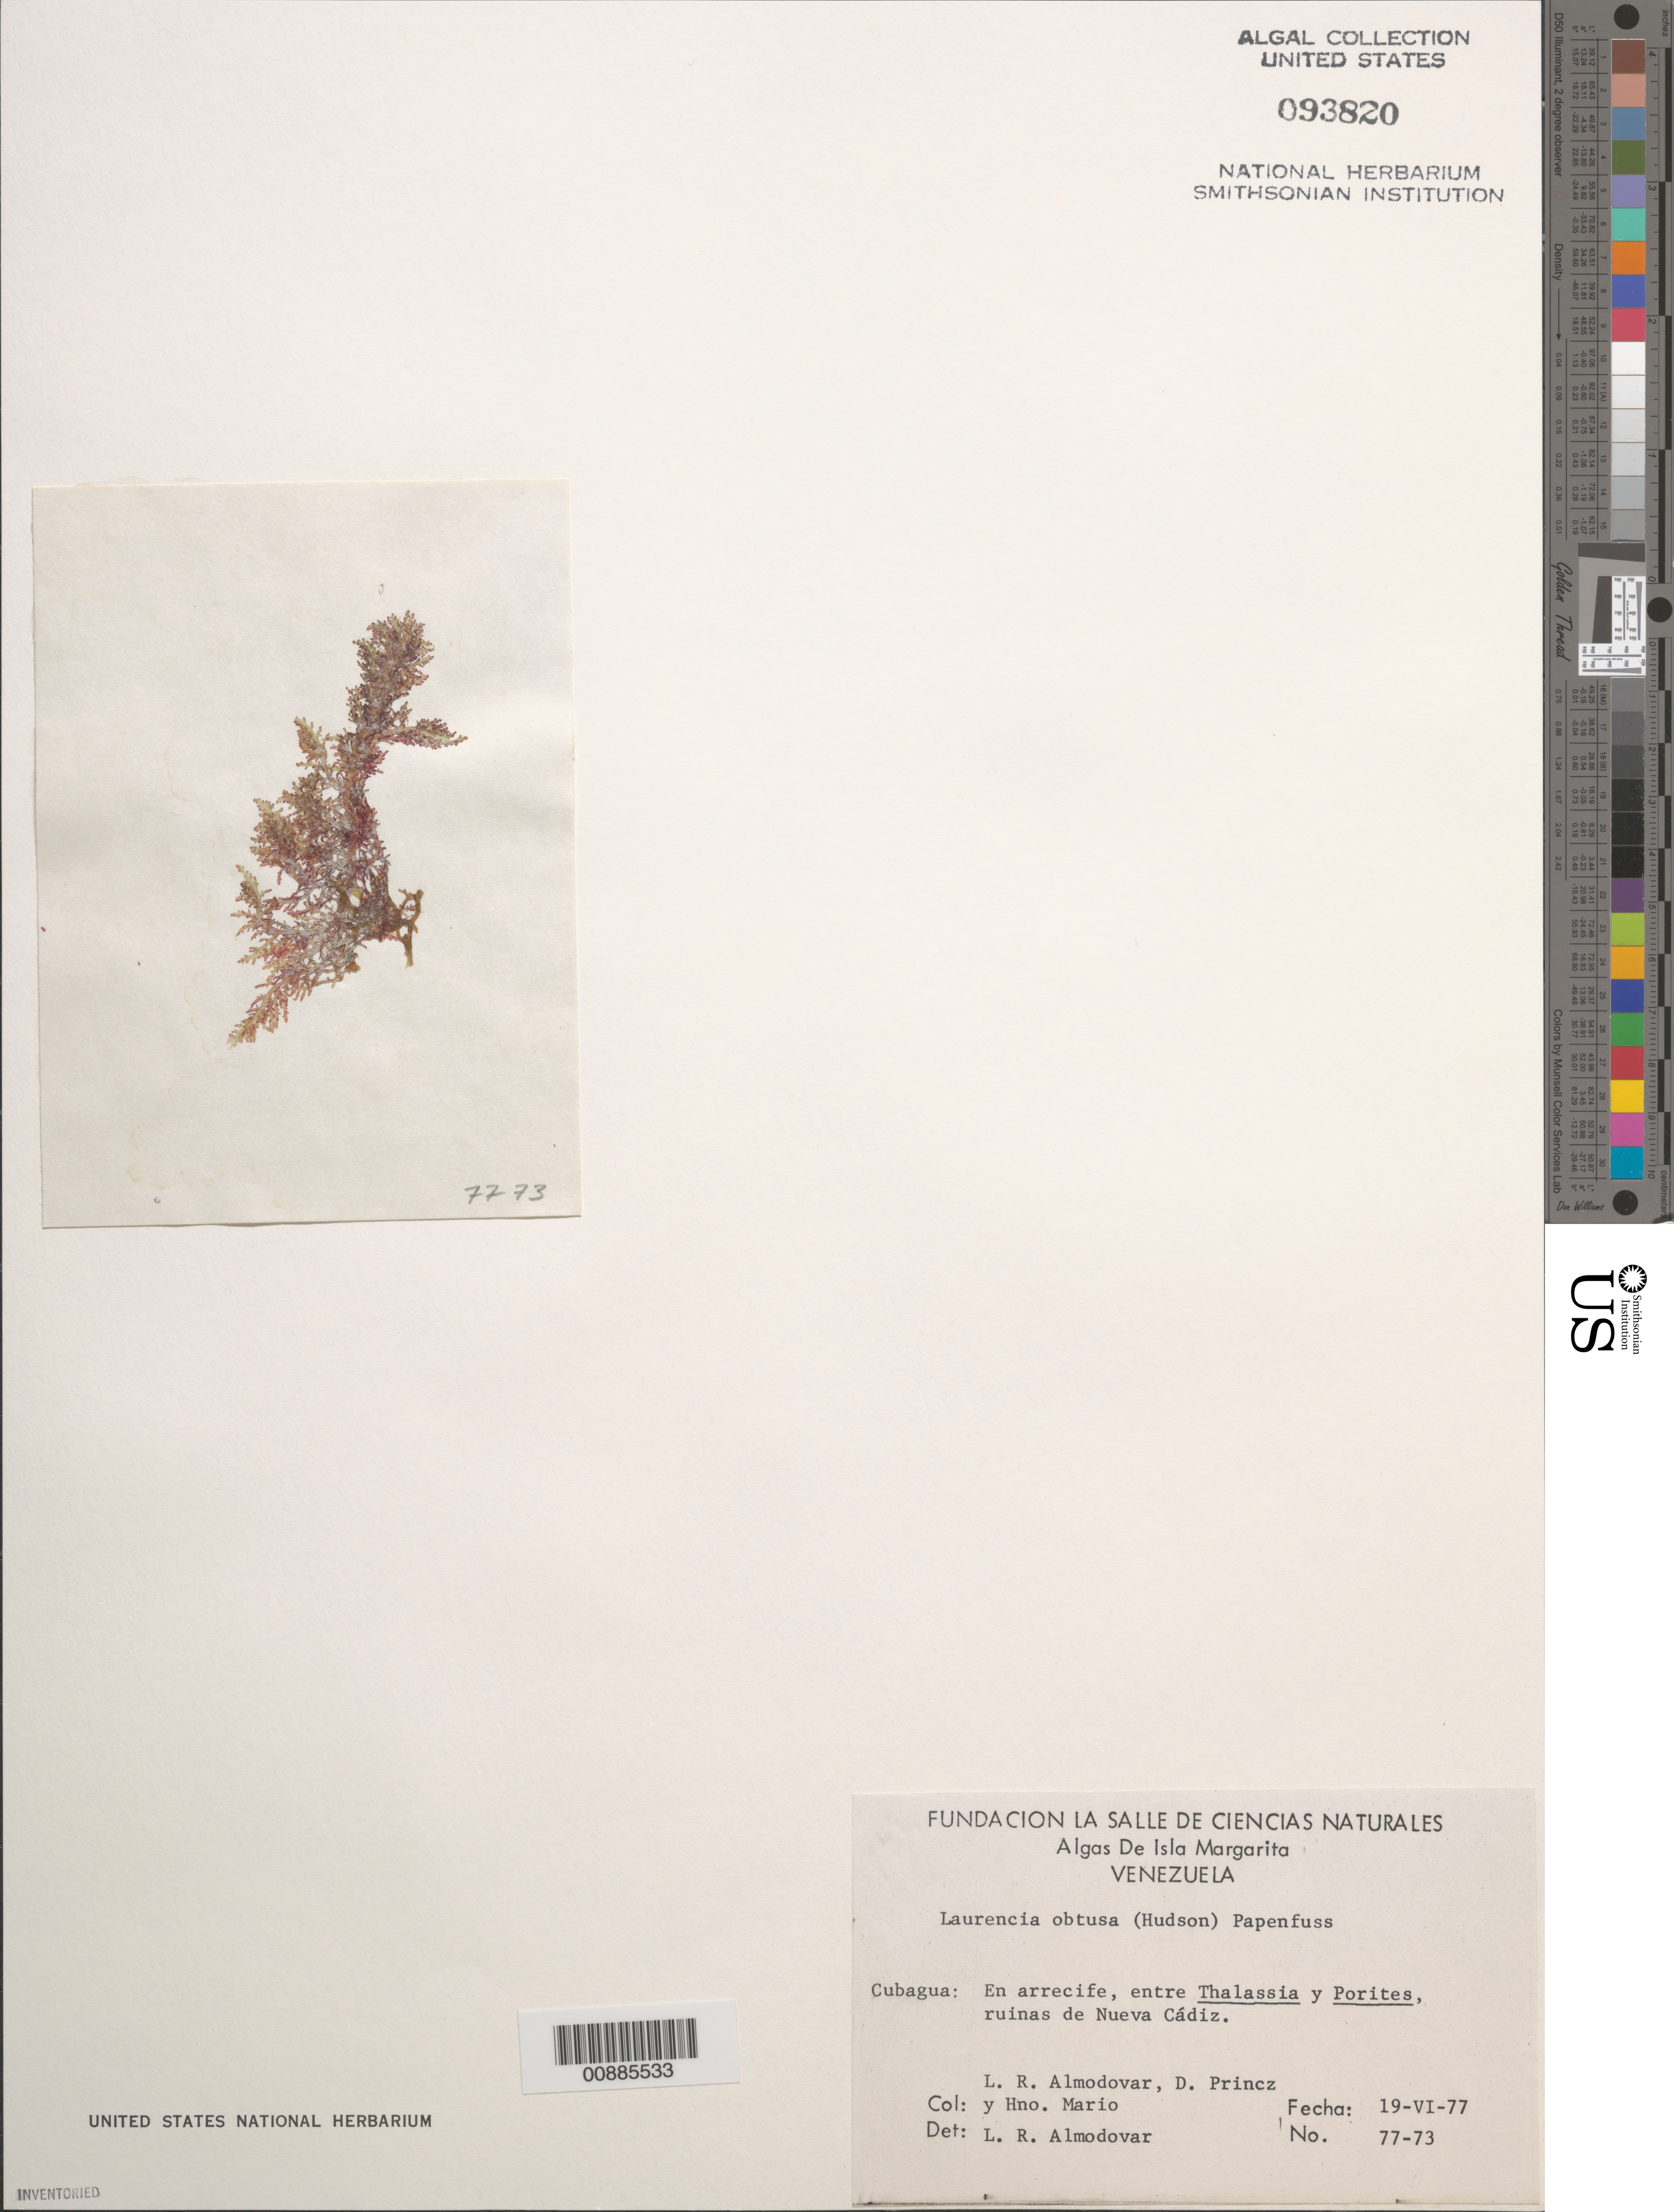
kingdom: Plantae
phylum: Rhodophyta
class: Florideophyceae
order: Ceramiales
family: Rhodomelaceae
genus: Laurencia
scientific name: Laurencia obtusa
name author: (Huds.) J.V.Lamouroux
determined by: Almodovar, L. R.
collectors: L. Almodovar, D. Princz & H. Mario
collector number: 77-73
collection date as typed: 19 Jun 1977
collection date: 1977-06-19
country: Venezuela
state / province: Nueva Esparta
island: Cubagua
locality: Nueva Cadiz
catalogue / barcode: US 93820